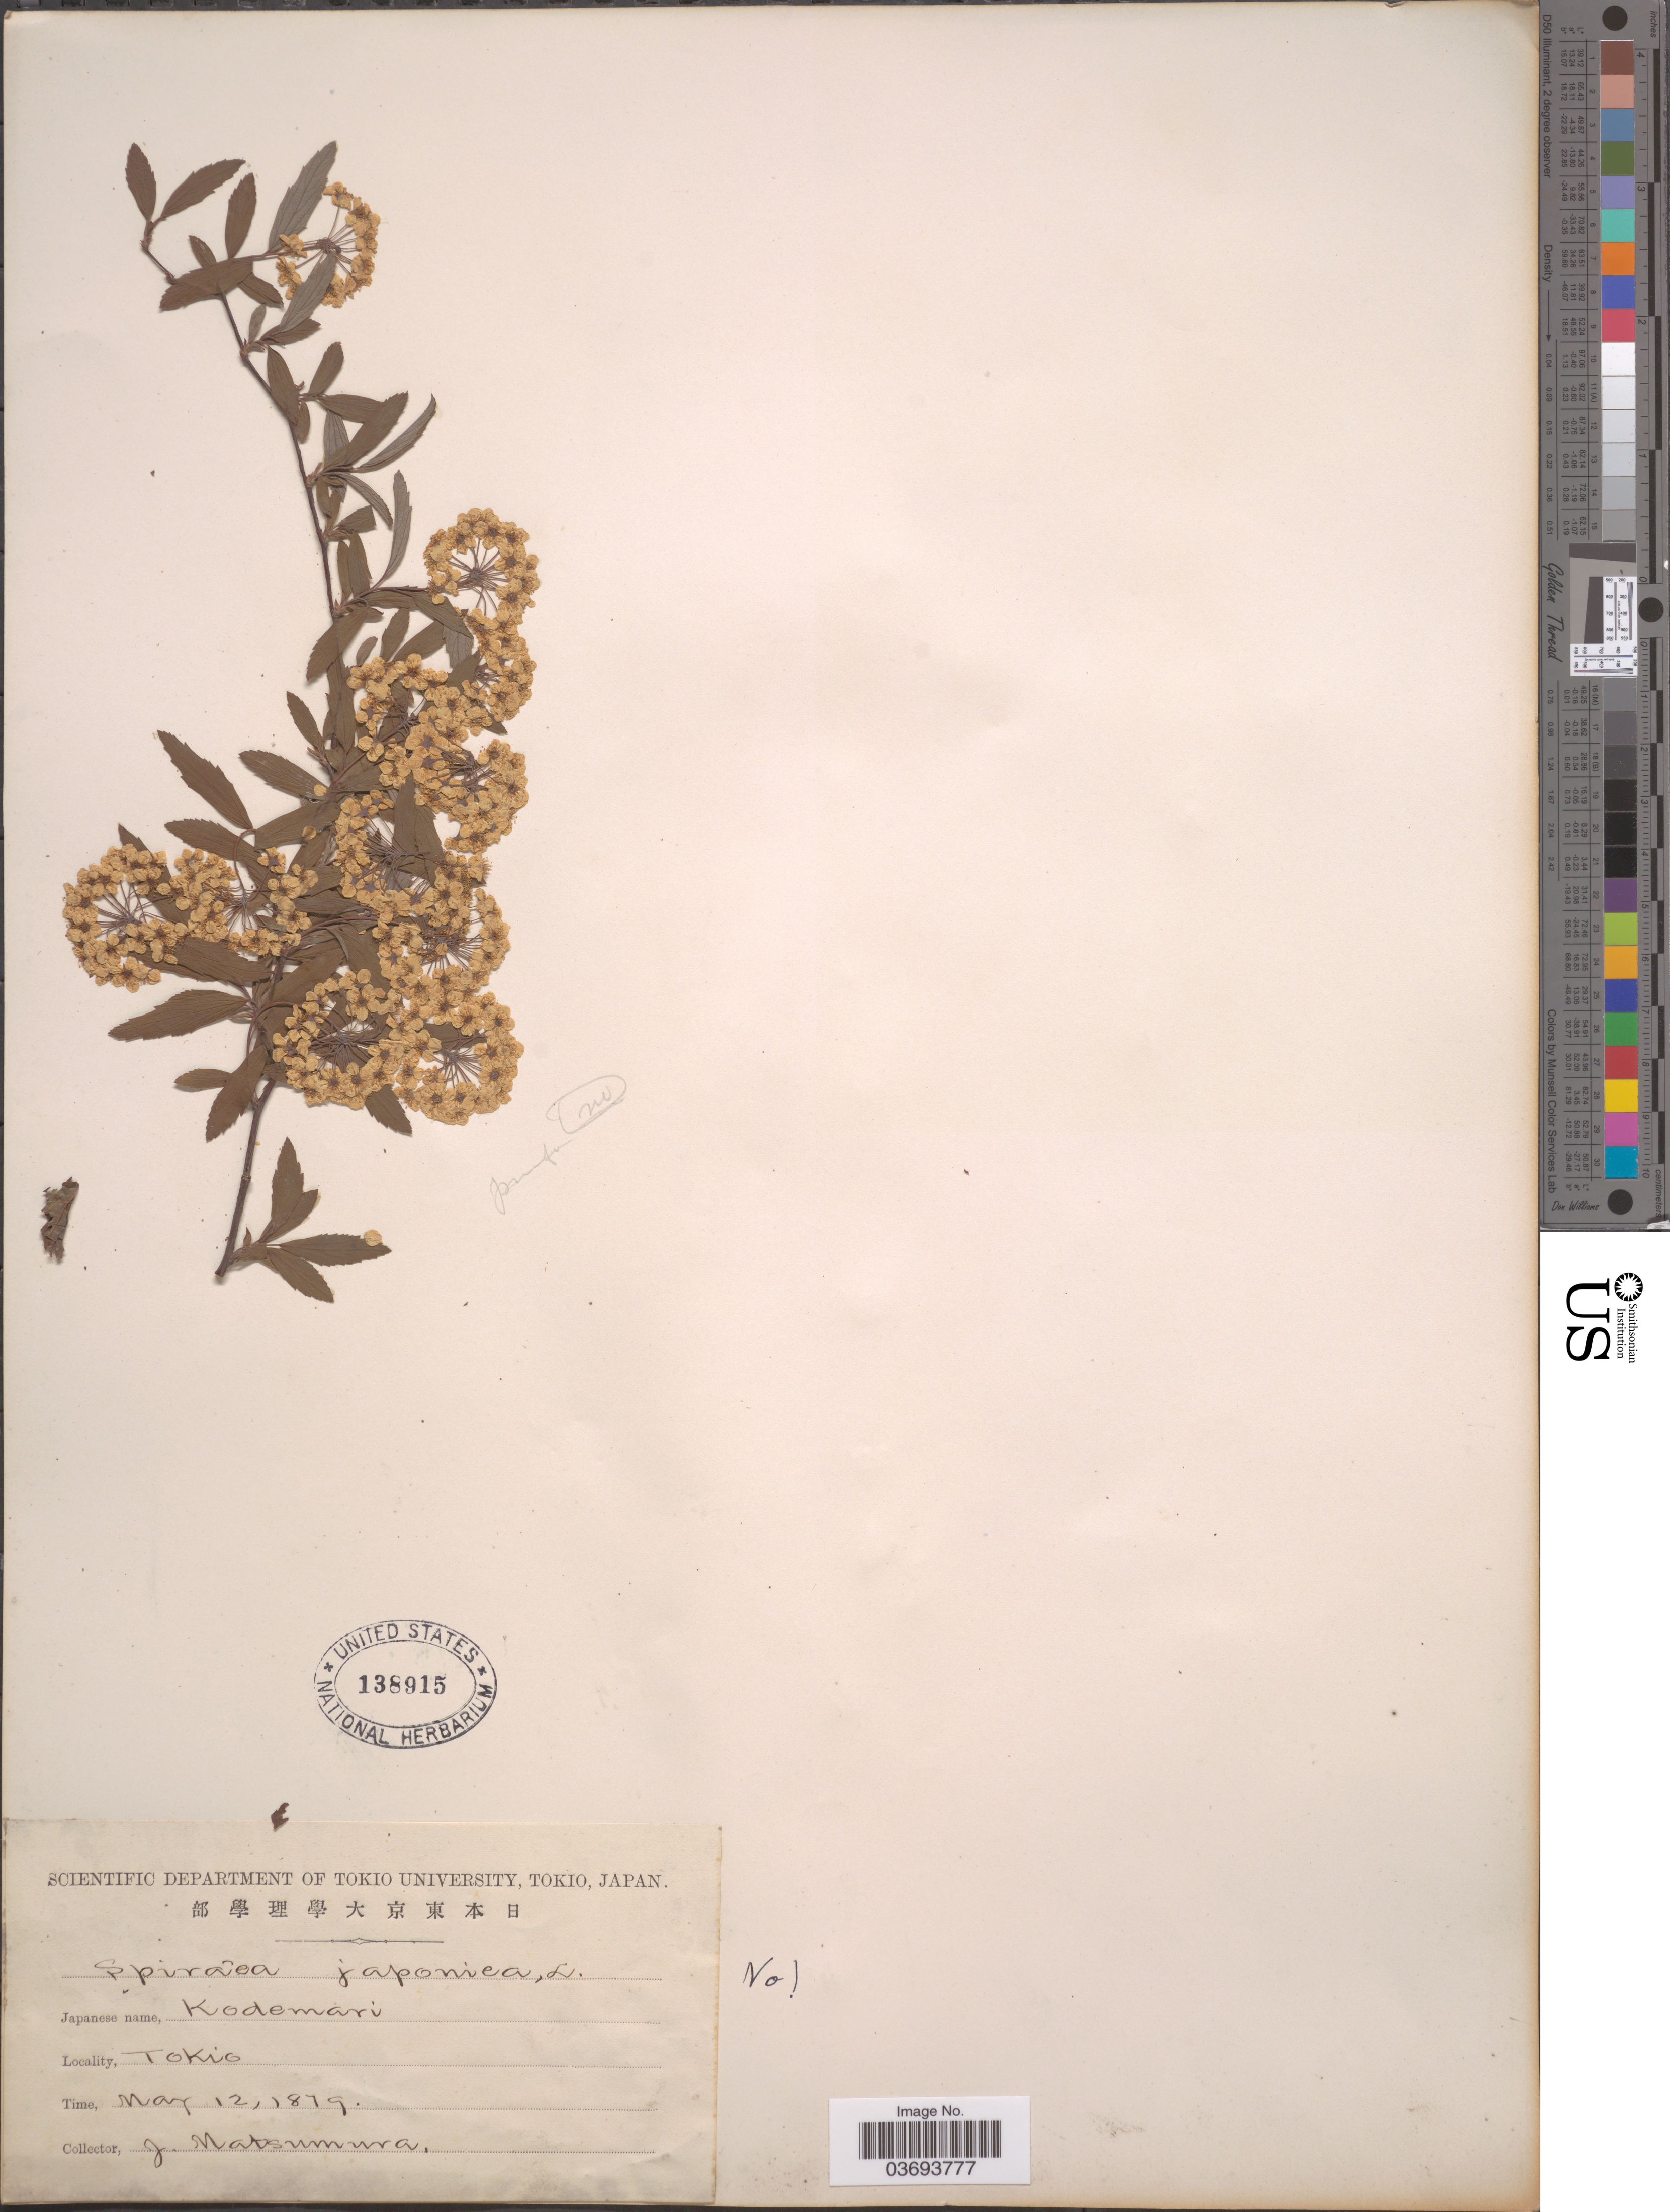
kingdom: Plantae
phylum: Tracheophyta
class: Magnoliopsida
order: Rosales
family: Rosaceae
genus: Spiraea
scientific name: Spiraea sp.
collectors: J. Matsumura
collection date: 1879-05-12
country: Japan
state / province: Tokyo, Federal City of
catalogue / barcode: US 138915